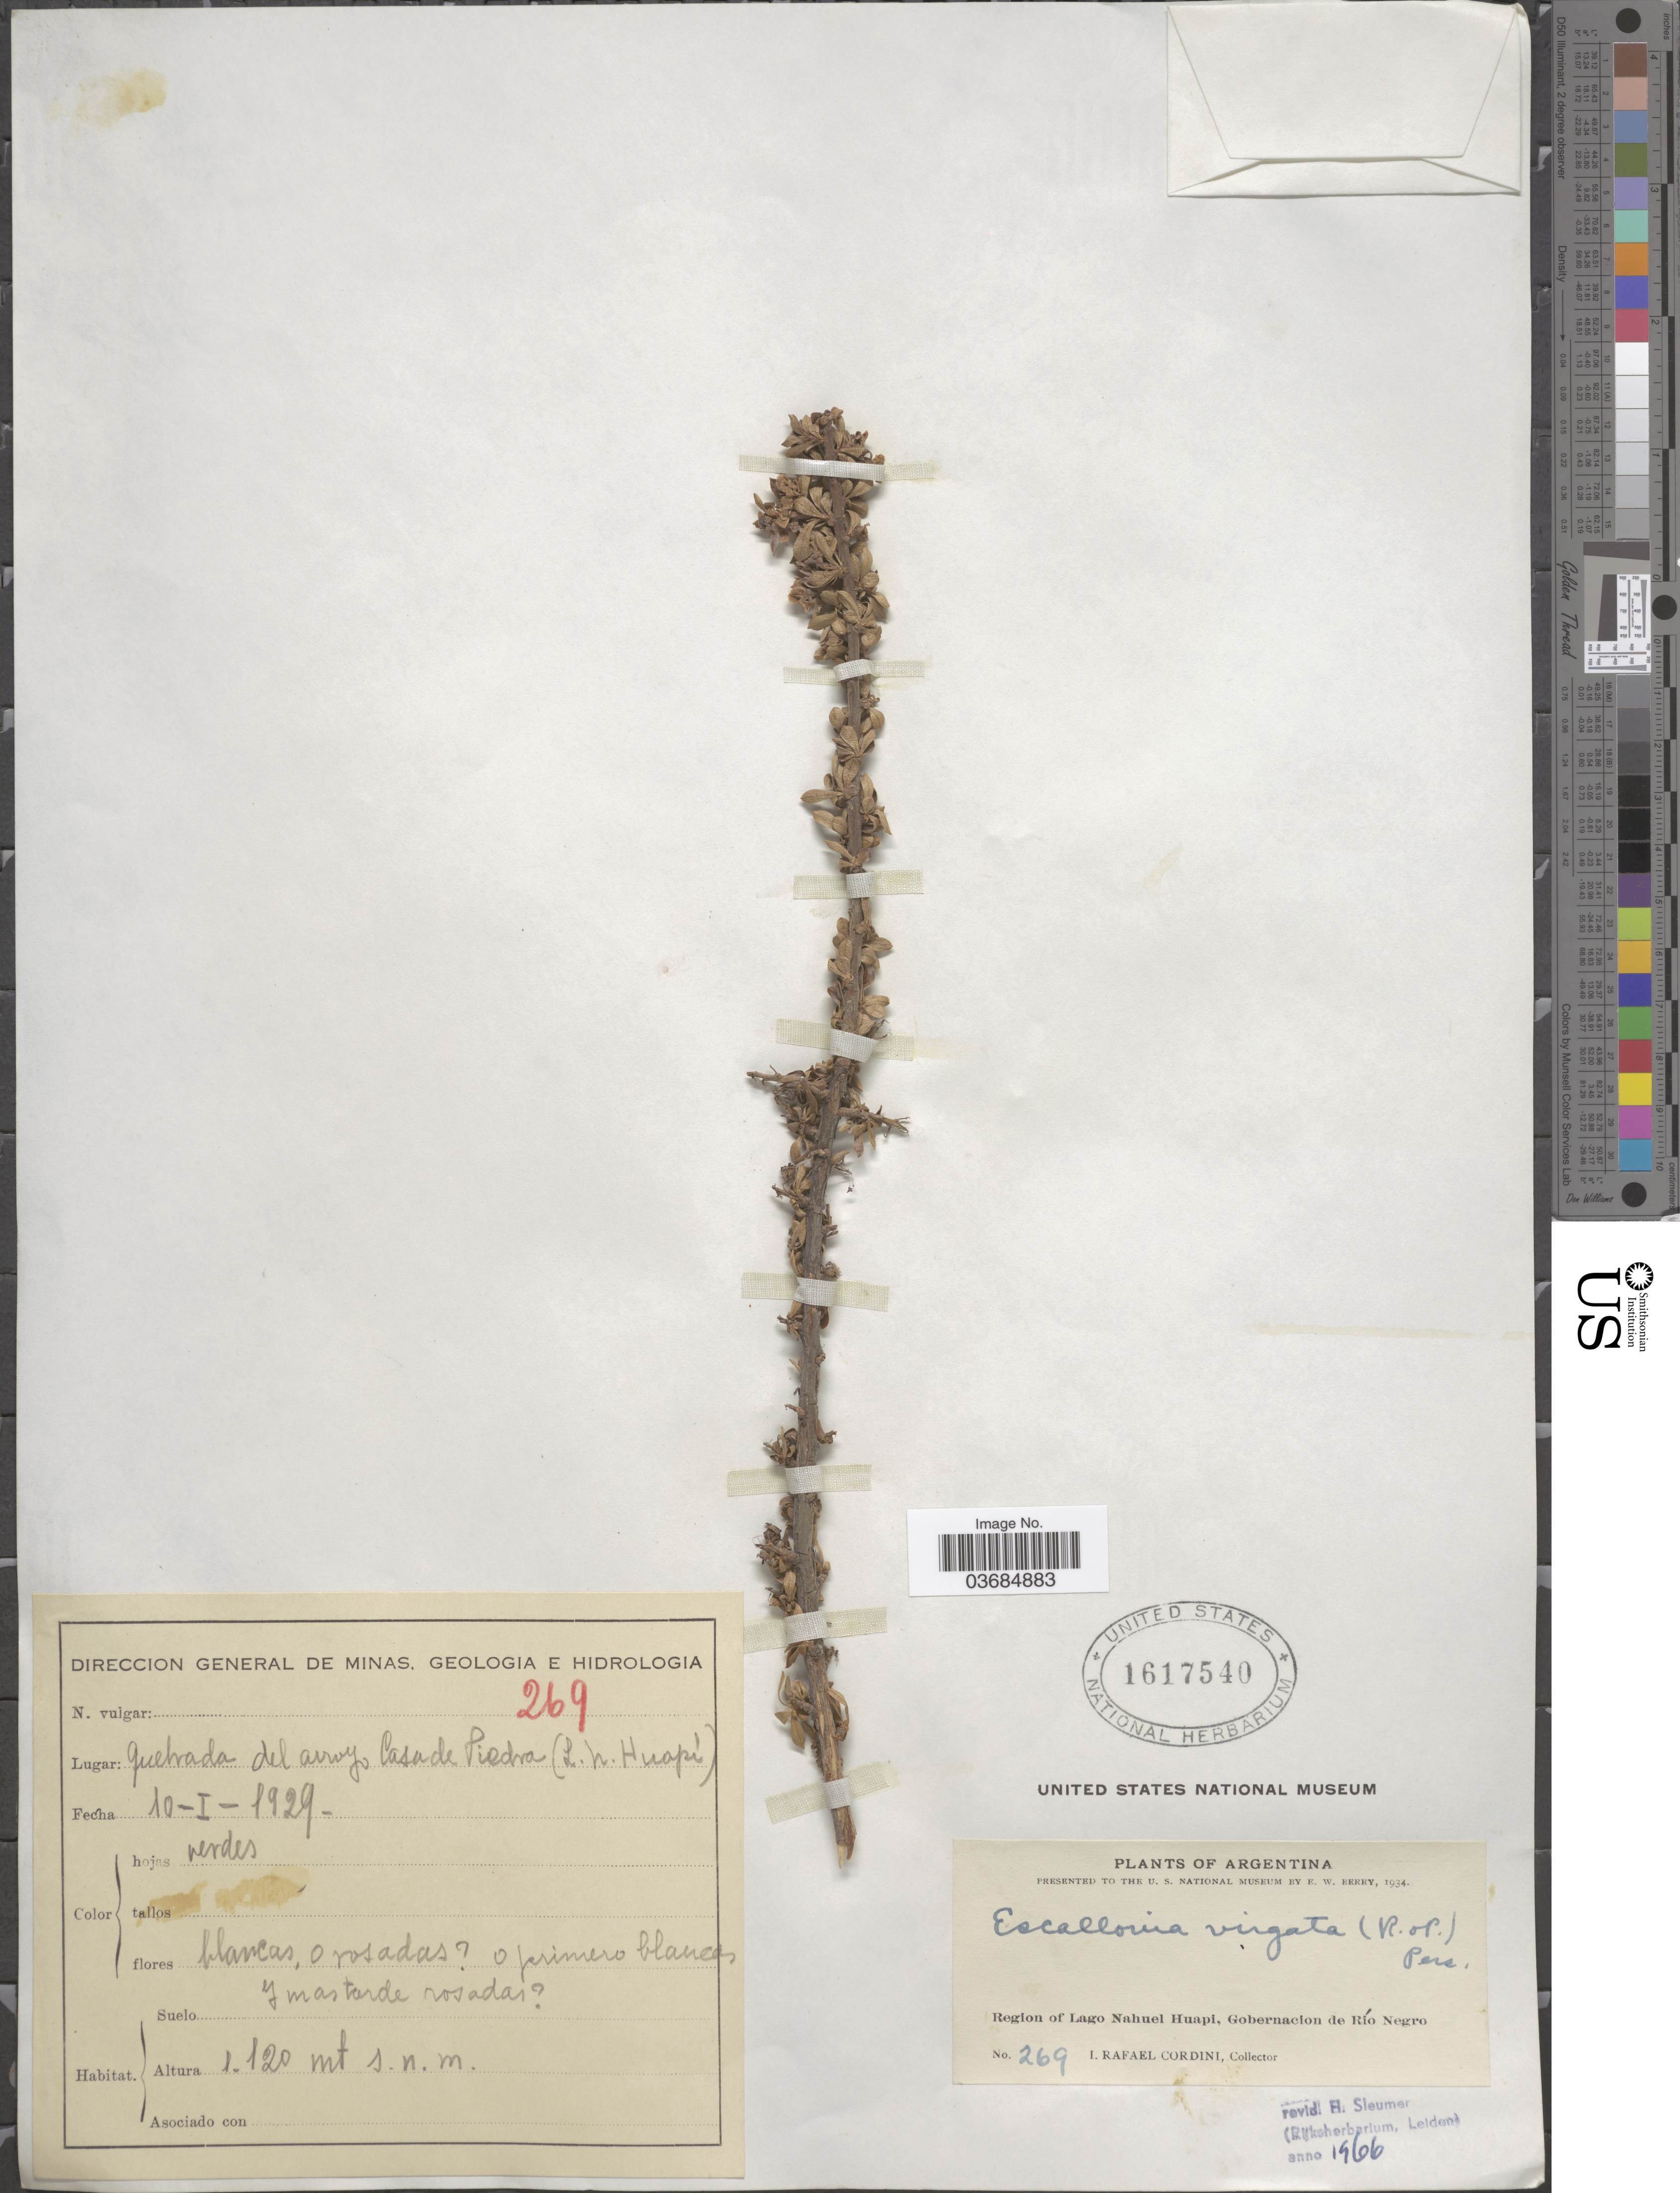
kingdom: Plantae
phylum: Tracheophyta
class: Magnoliopsida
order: Escalloniales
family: Escalloniaceae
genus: Escallonia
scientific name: Escallonia virgata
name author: (Ruiz & Pav.) Pers.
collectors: I. Cordini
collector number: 269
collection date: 1929-01-10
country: Argentina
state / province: Rio Negro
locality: Quebrada del arroyo Casa de Piedra (L. N. Huapí). Region of Lago Nahuel Huapi, Gobernacion de Río Negro.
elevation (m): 1120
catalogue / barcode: US 1617540